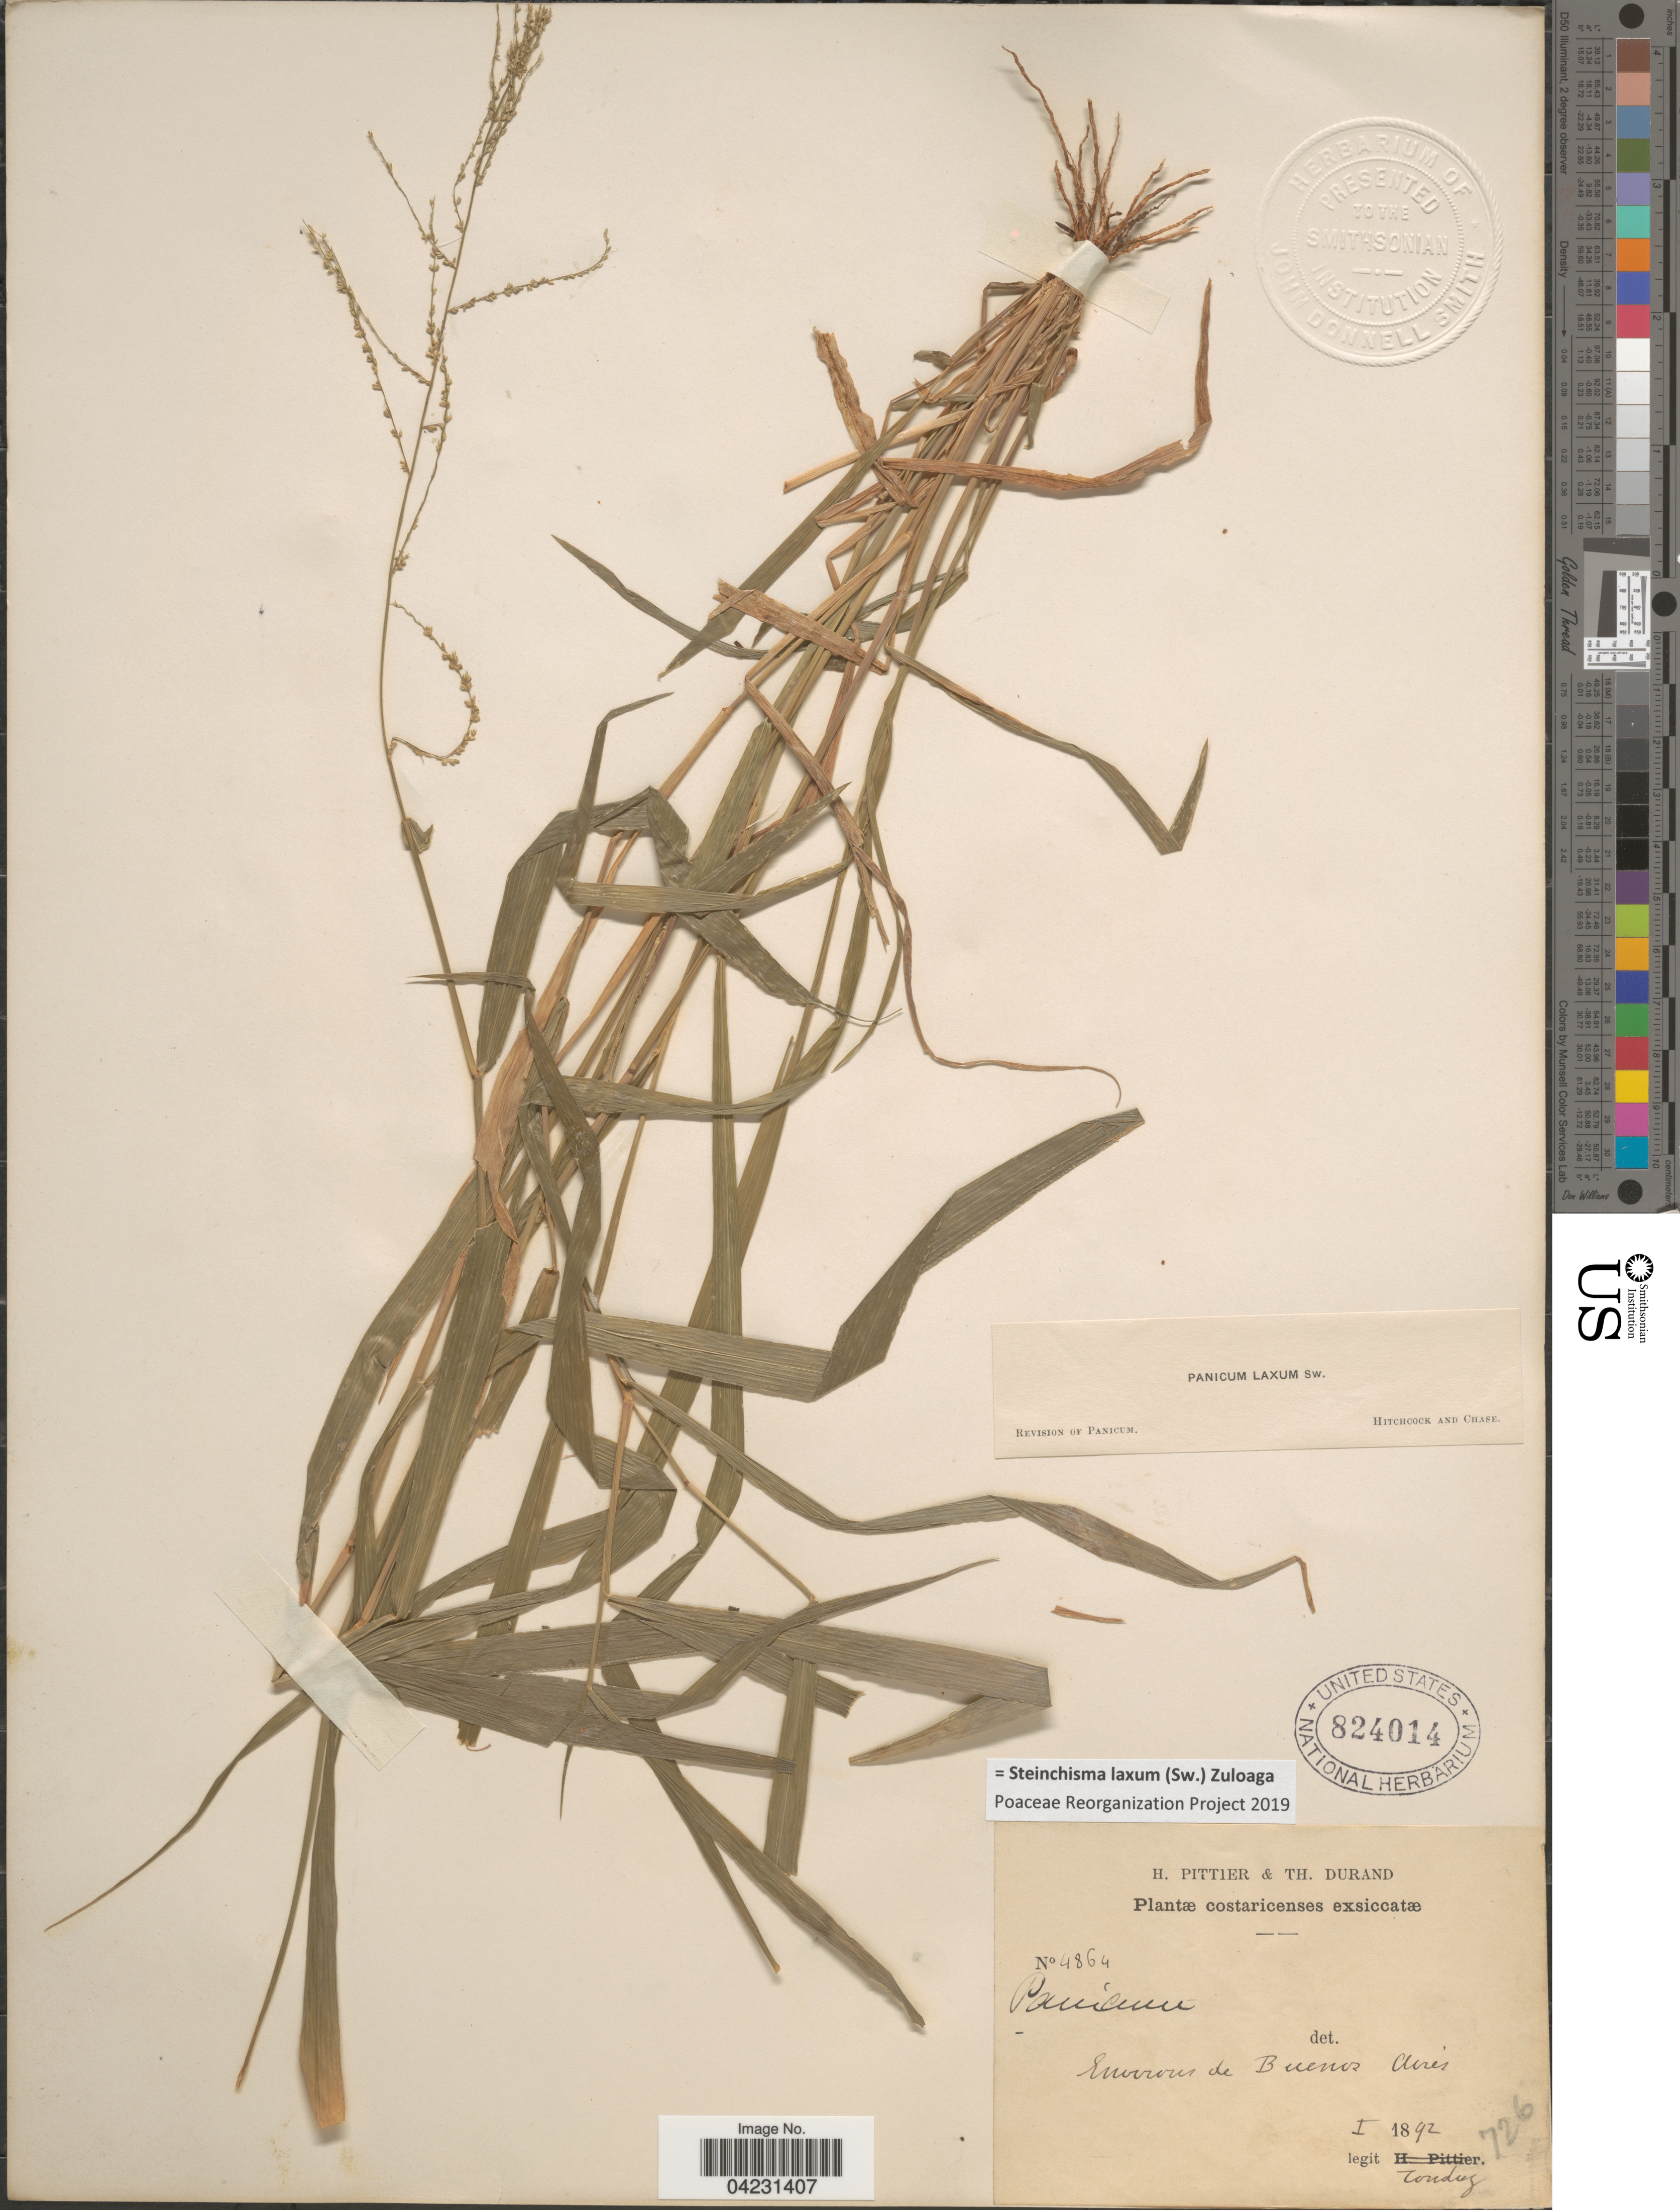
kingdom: Plantae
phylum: Tracheophyta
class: Liliopsida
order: Poales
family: Poaceae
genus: Steinchisma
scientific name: Steinchisma laxum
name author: (Sw.) Zuloaga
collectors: Tonduz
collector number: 4864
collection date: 1892-01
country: Costa Rica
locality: Environs de Buenos Aires.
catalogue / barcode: US 824014